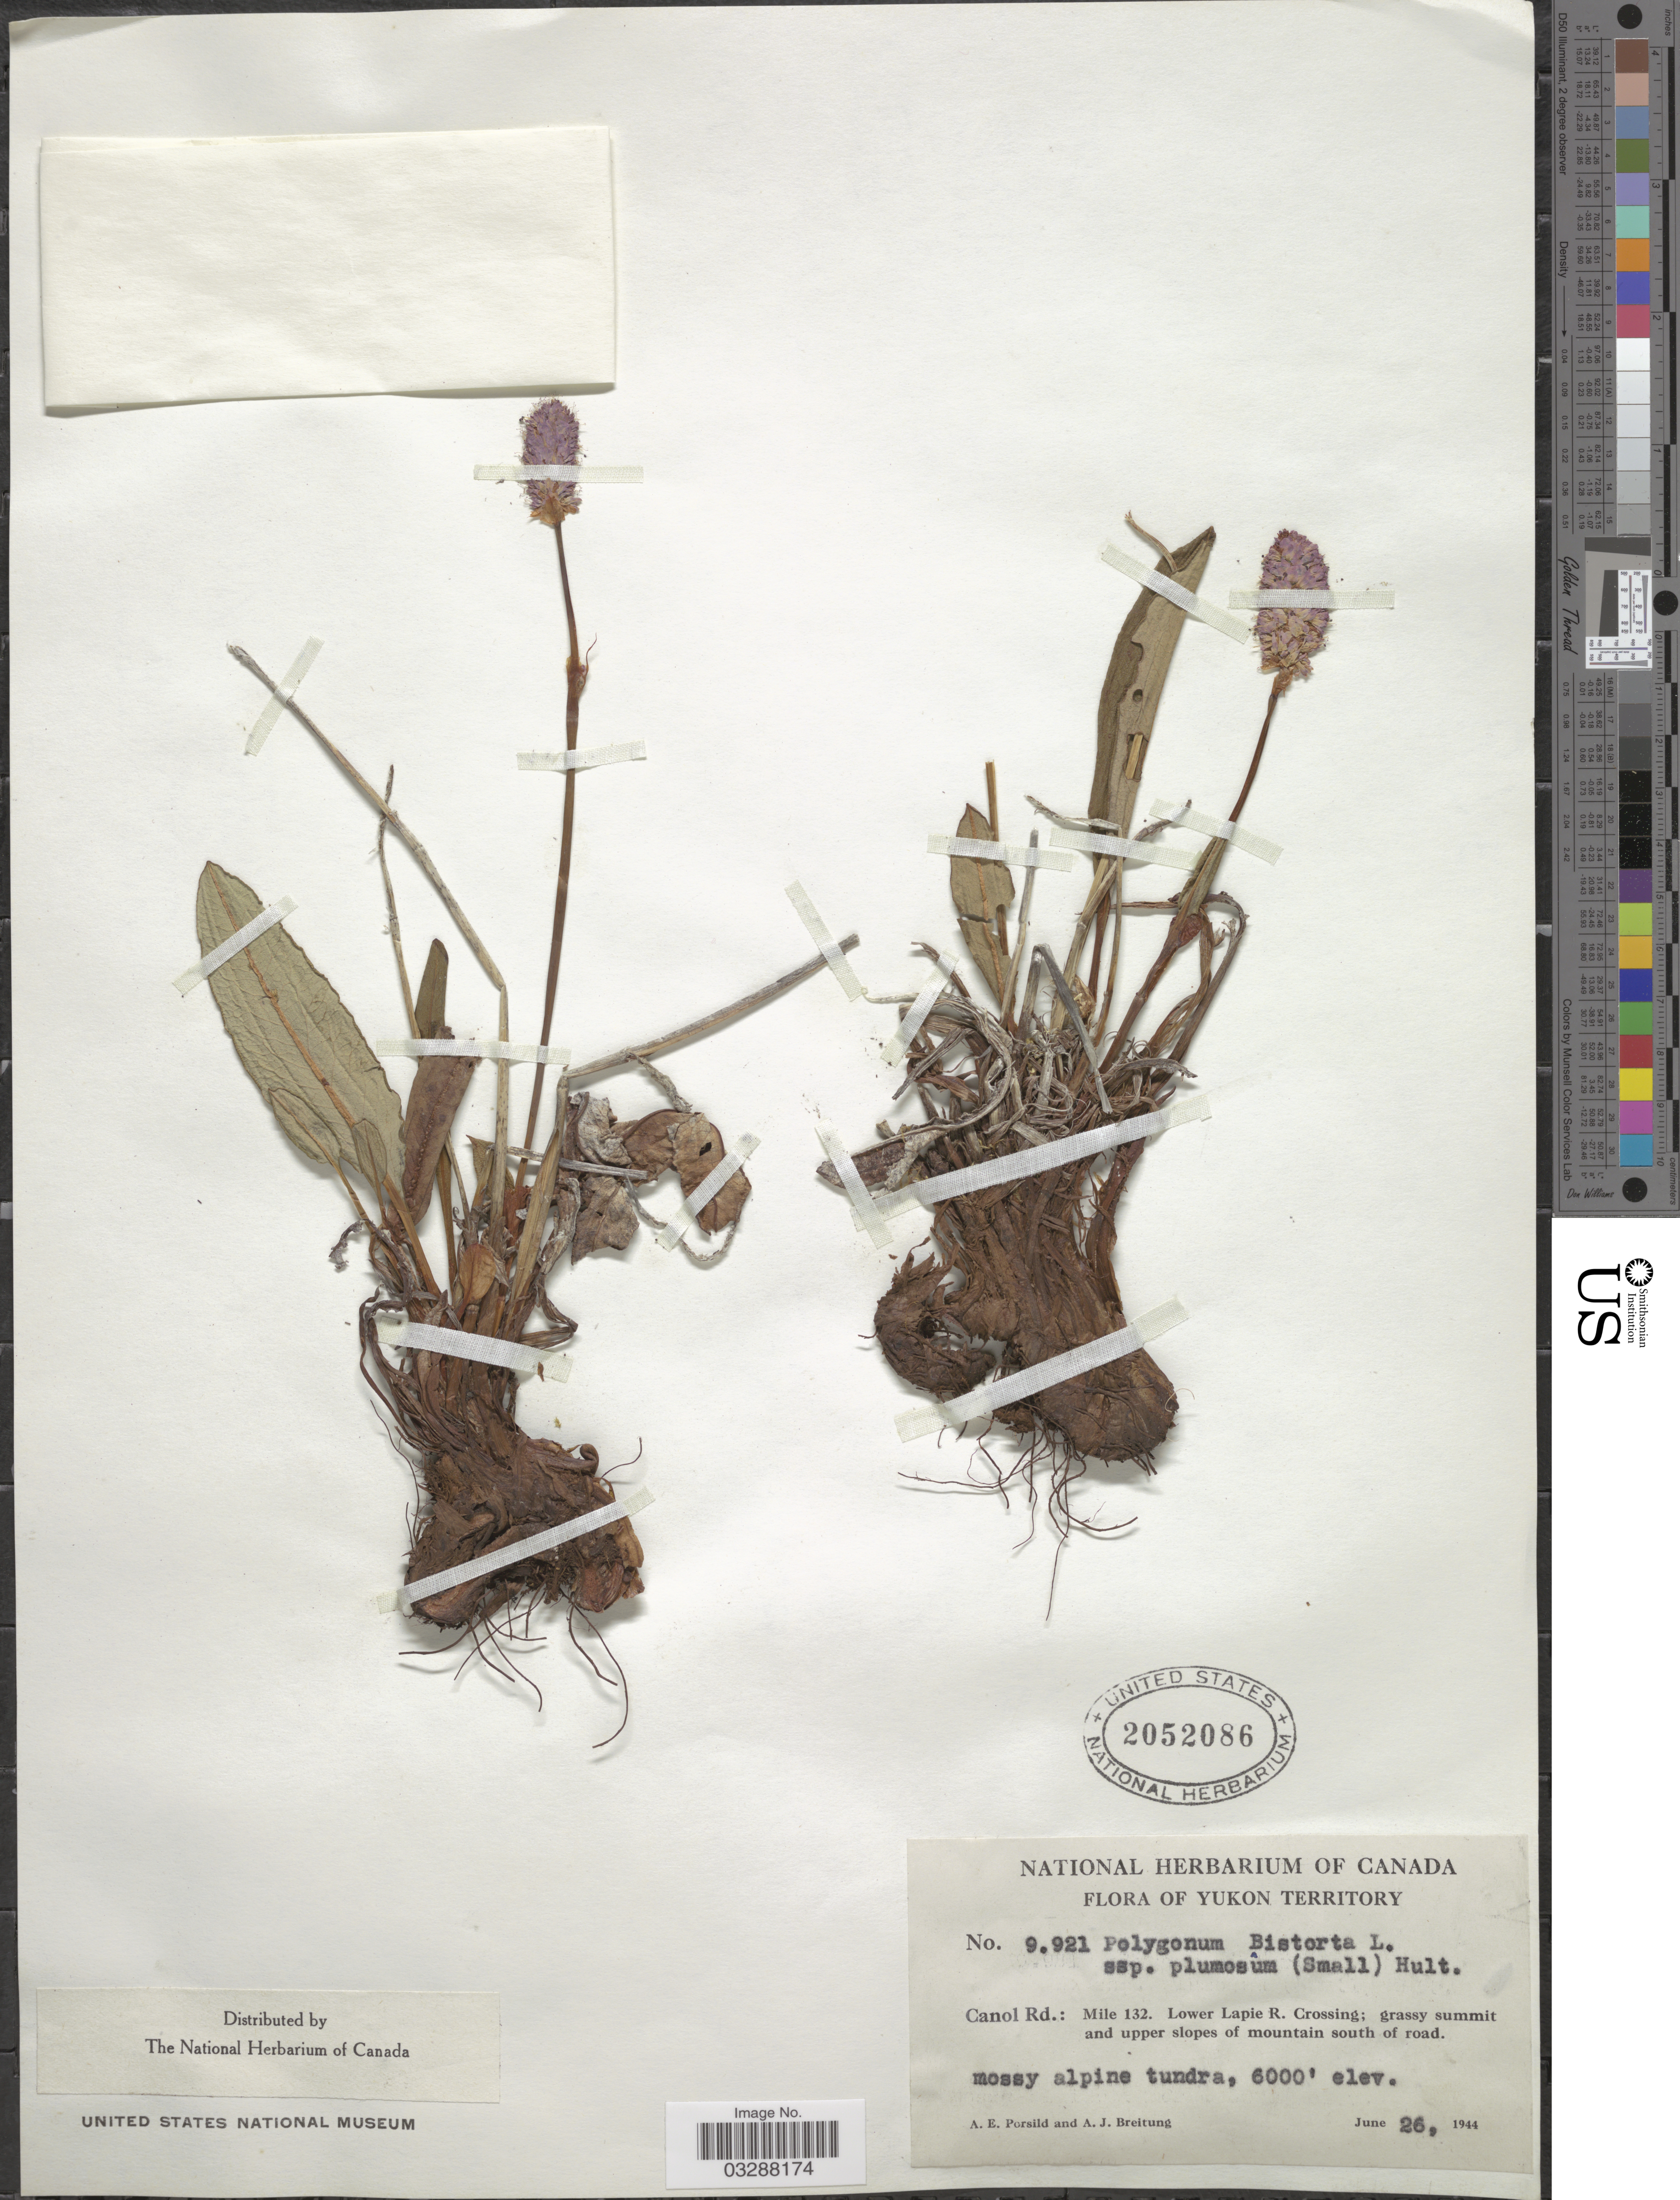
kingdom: Plantae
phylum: Tracheophyta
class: Magnoliopsida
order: Caryophyllales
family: Polygonaceae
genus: Bistorta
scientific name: Bistorta plumosa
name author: (Small) Greene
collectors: A. E. Porsild & A. Breitung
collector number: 9921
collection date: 1944-06-26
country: Canada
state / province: Yukon Territory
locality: Canol Rd.: Mile 132. Lower Lapie R. Crossing; grassy summit and upper slopes of mountain south of road.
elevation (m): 1829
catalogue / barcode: US 2052086